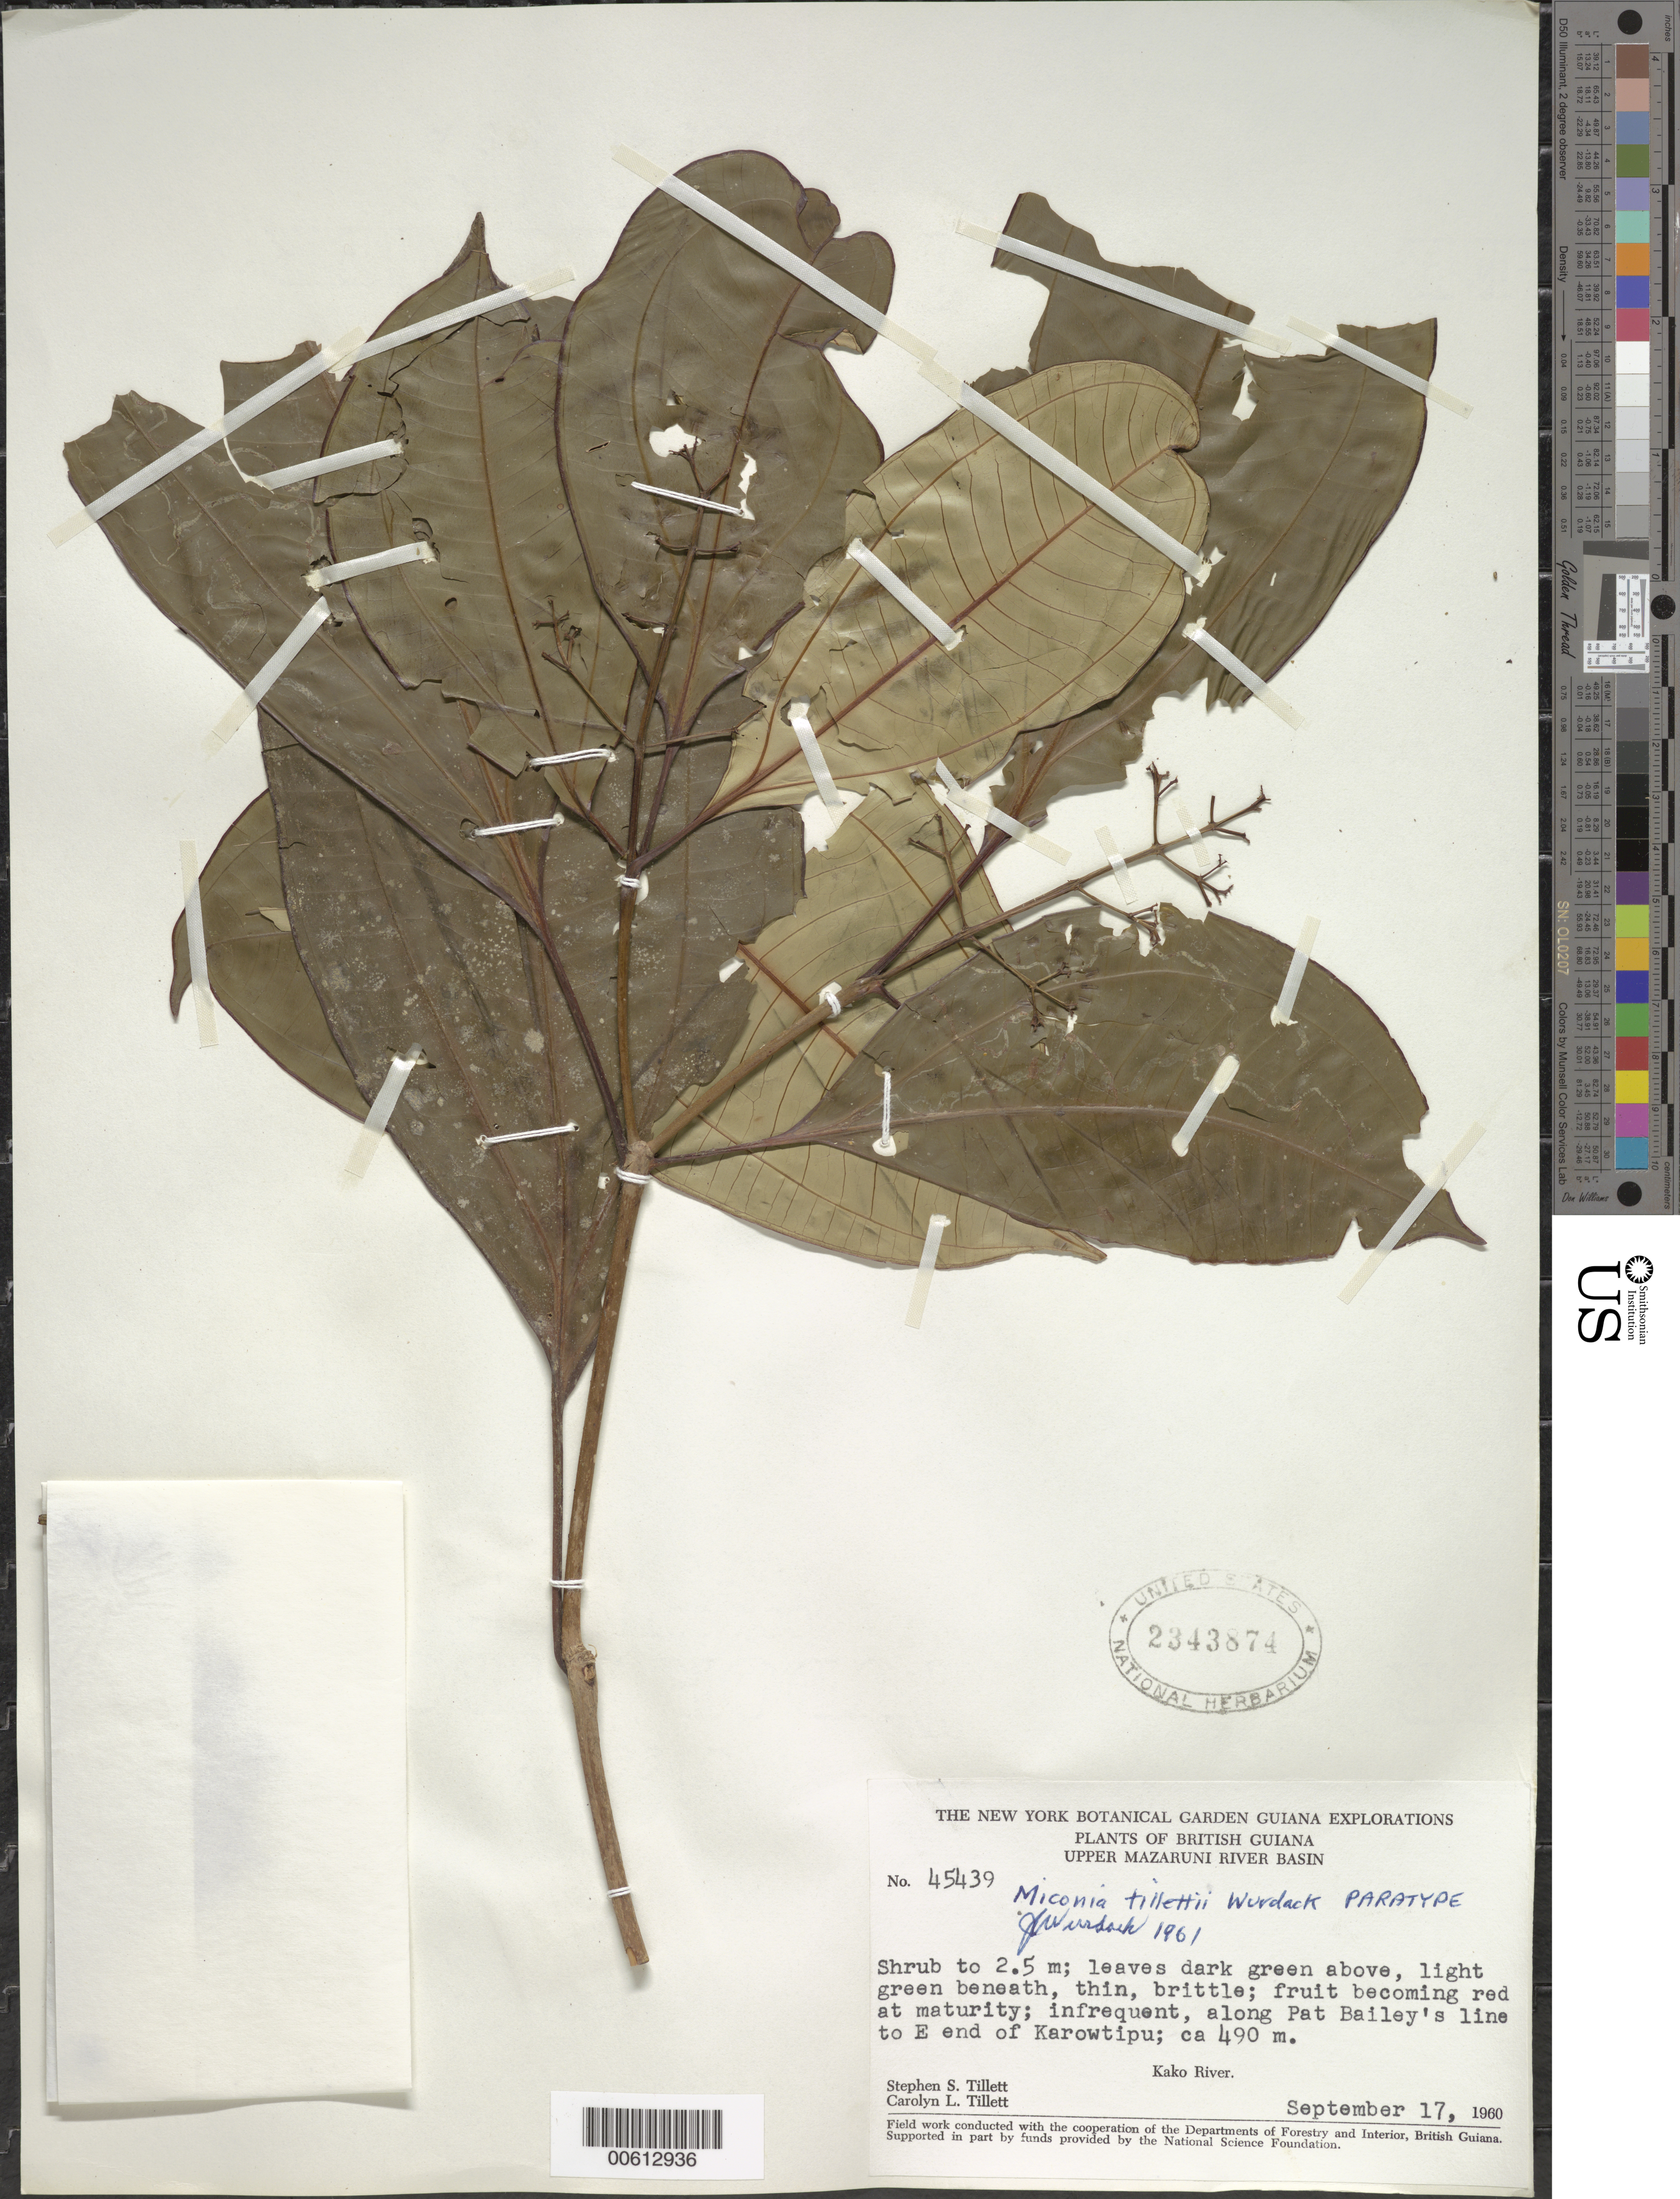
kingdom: Plantae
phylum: Tracheophyta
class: Magnoliopsida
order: Myrtales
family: Melastomataceae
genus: Miconia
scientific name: Miconia tillettii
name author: Wurdack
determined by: Wurdack, John J., (US), US (UNITED STATES)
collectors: S. S. Tillett, C. L. Tillett & R. Boyan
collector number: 45439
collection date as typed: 17-Sep-60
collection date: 1960-09-17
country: Guyana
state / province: Cuyuni-Mazaruni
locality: Karowtipu Mt., upper Mazaruni R. region, along Pat Bailey's line to E end of Karowtipu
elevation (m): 490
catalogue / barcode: US 2343874